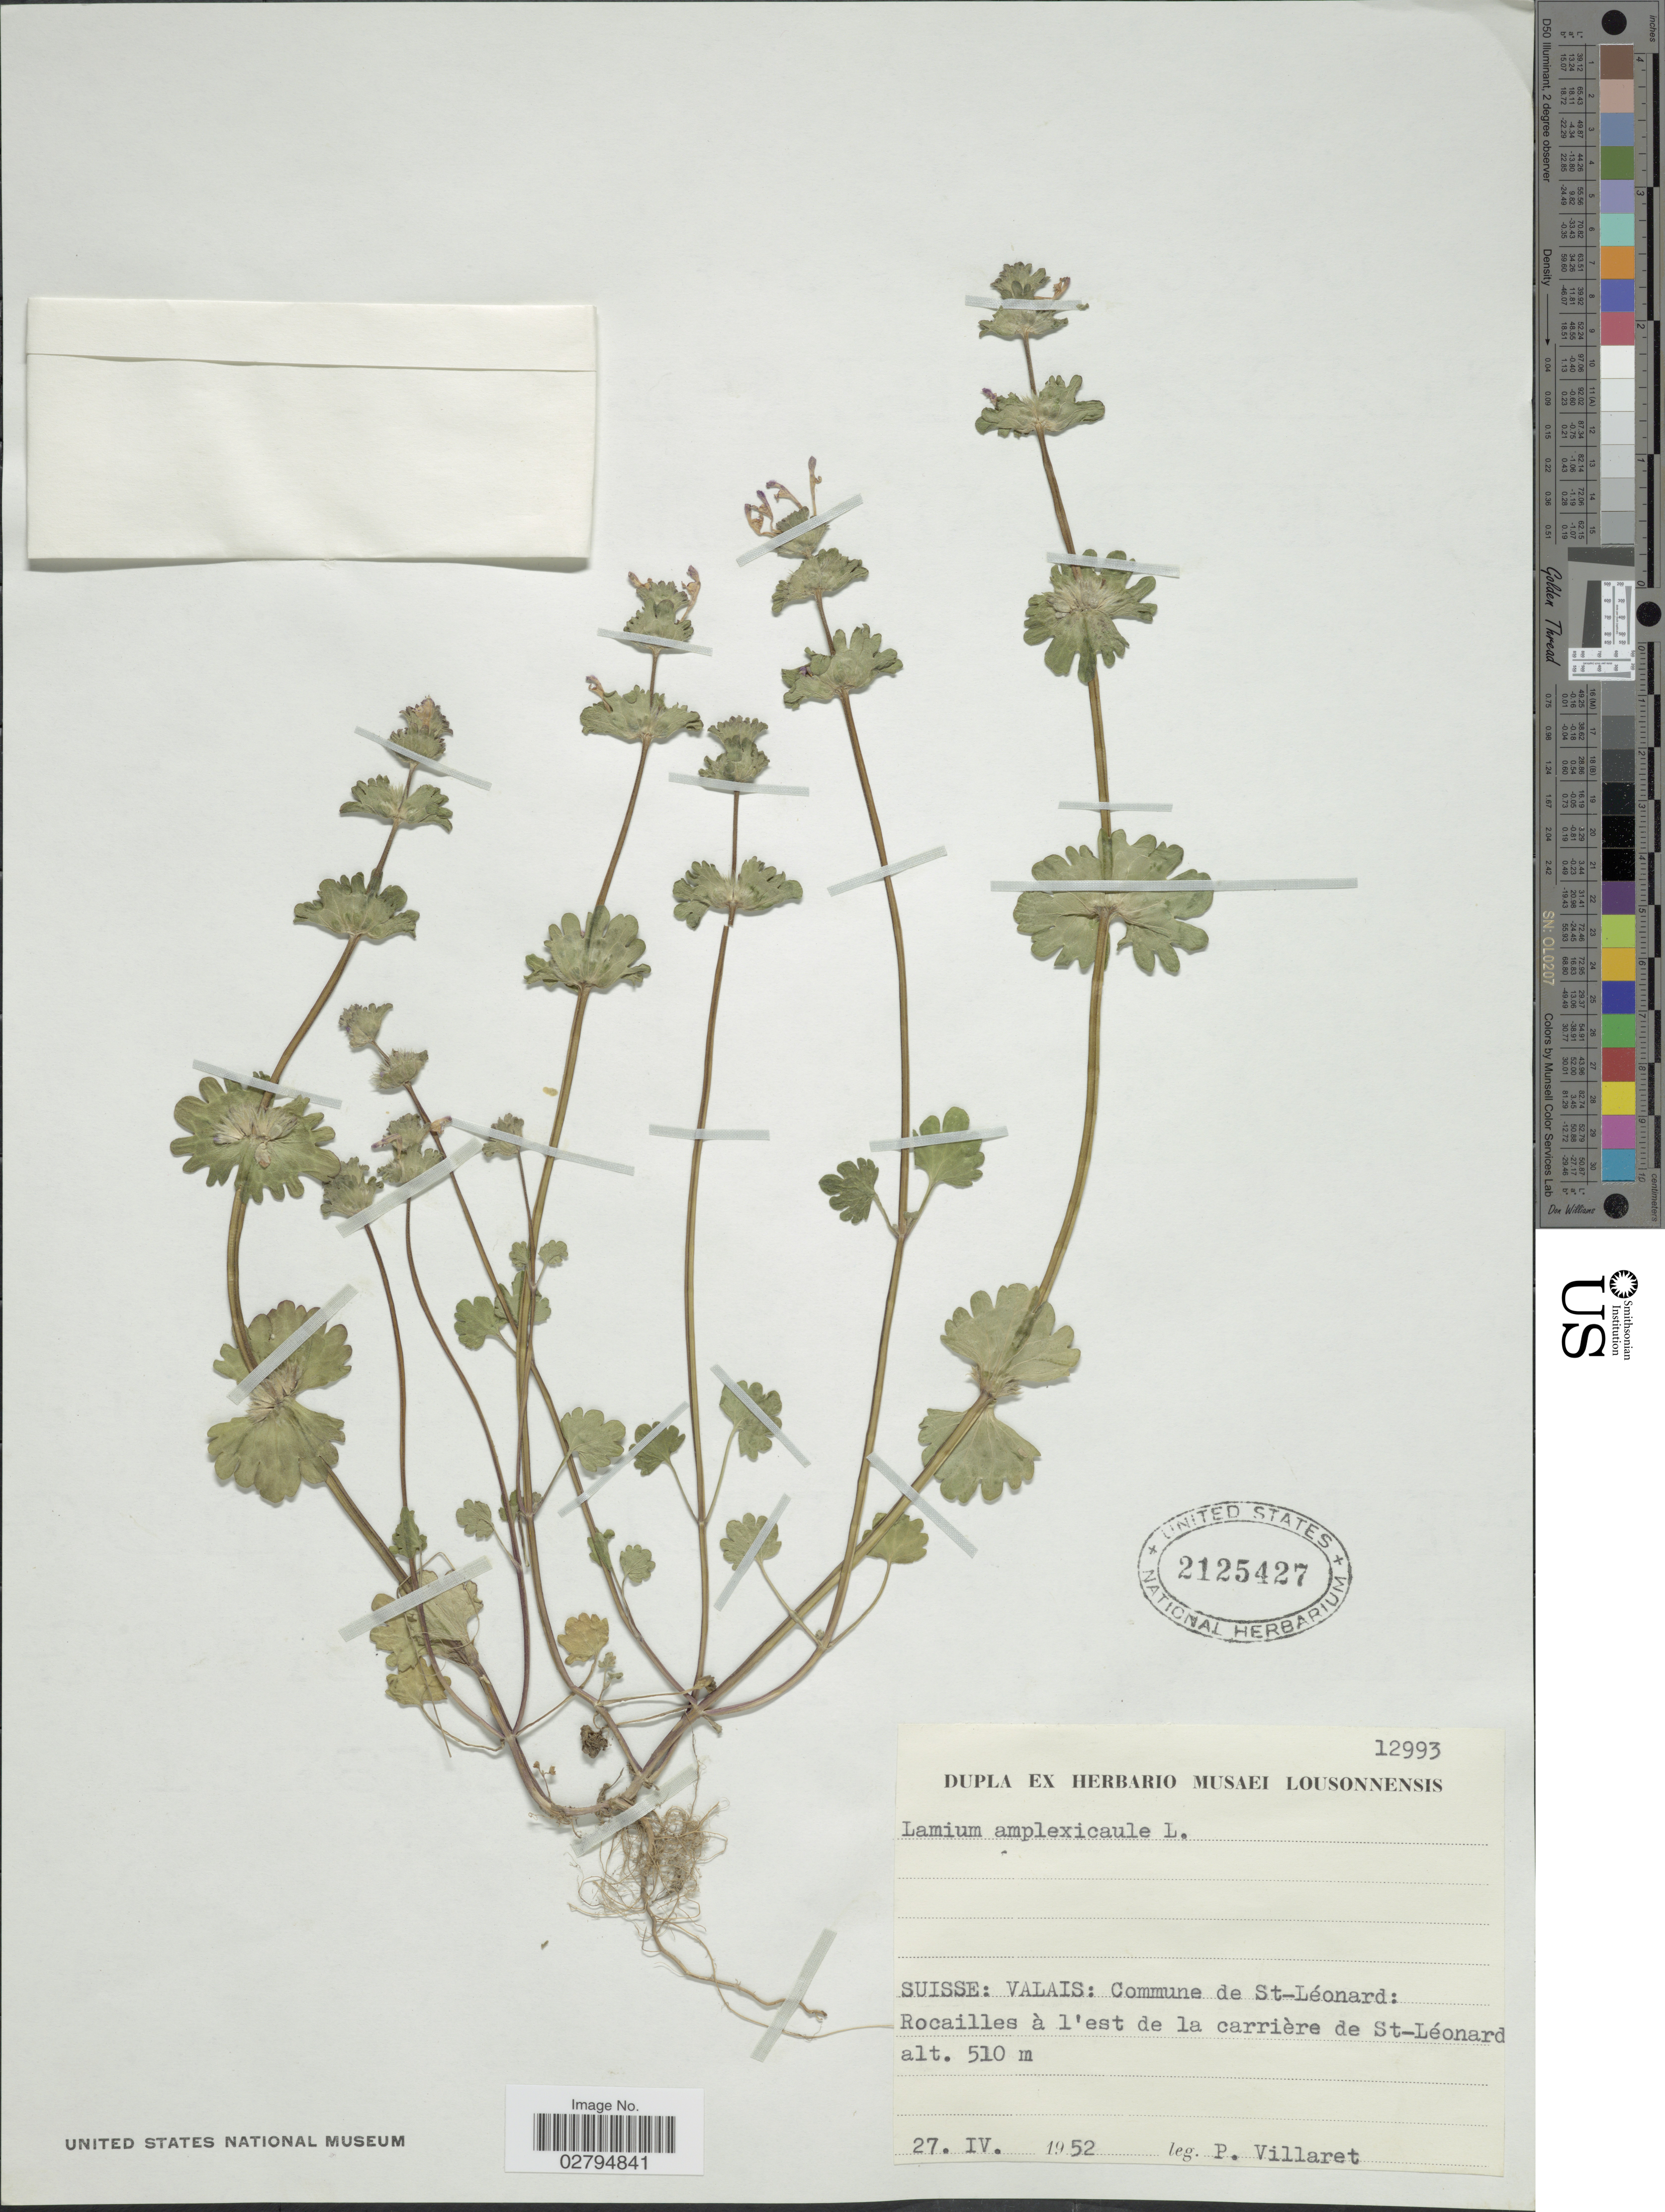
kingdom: Plantae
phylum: Tracheophyta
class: Magnoliopsida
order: Lamiales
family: Lamiaceae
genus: Lamium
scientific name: Lamium amplexicaule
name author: L.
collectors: P. Villaret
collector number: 12993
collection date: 1952-04-27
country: Switzerland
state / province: Valais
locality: Suisse: Valais: Commune de St-Léonard: Rocailles à l'est de la carrière de St-Léonard.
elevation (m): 510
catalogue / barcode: US 2125427